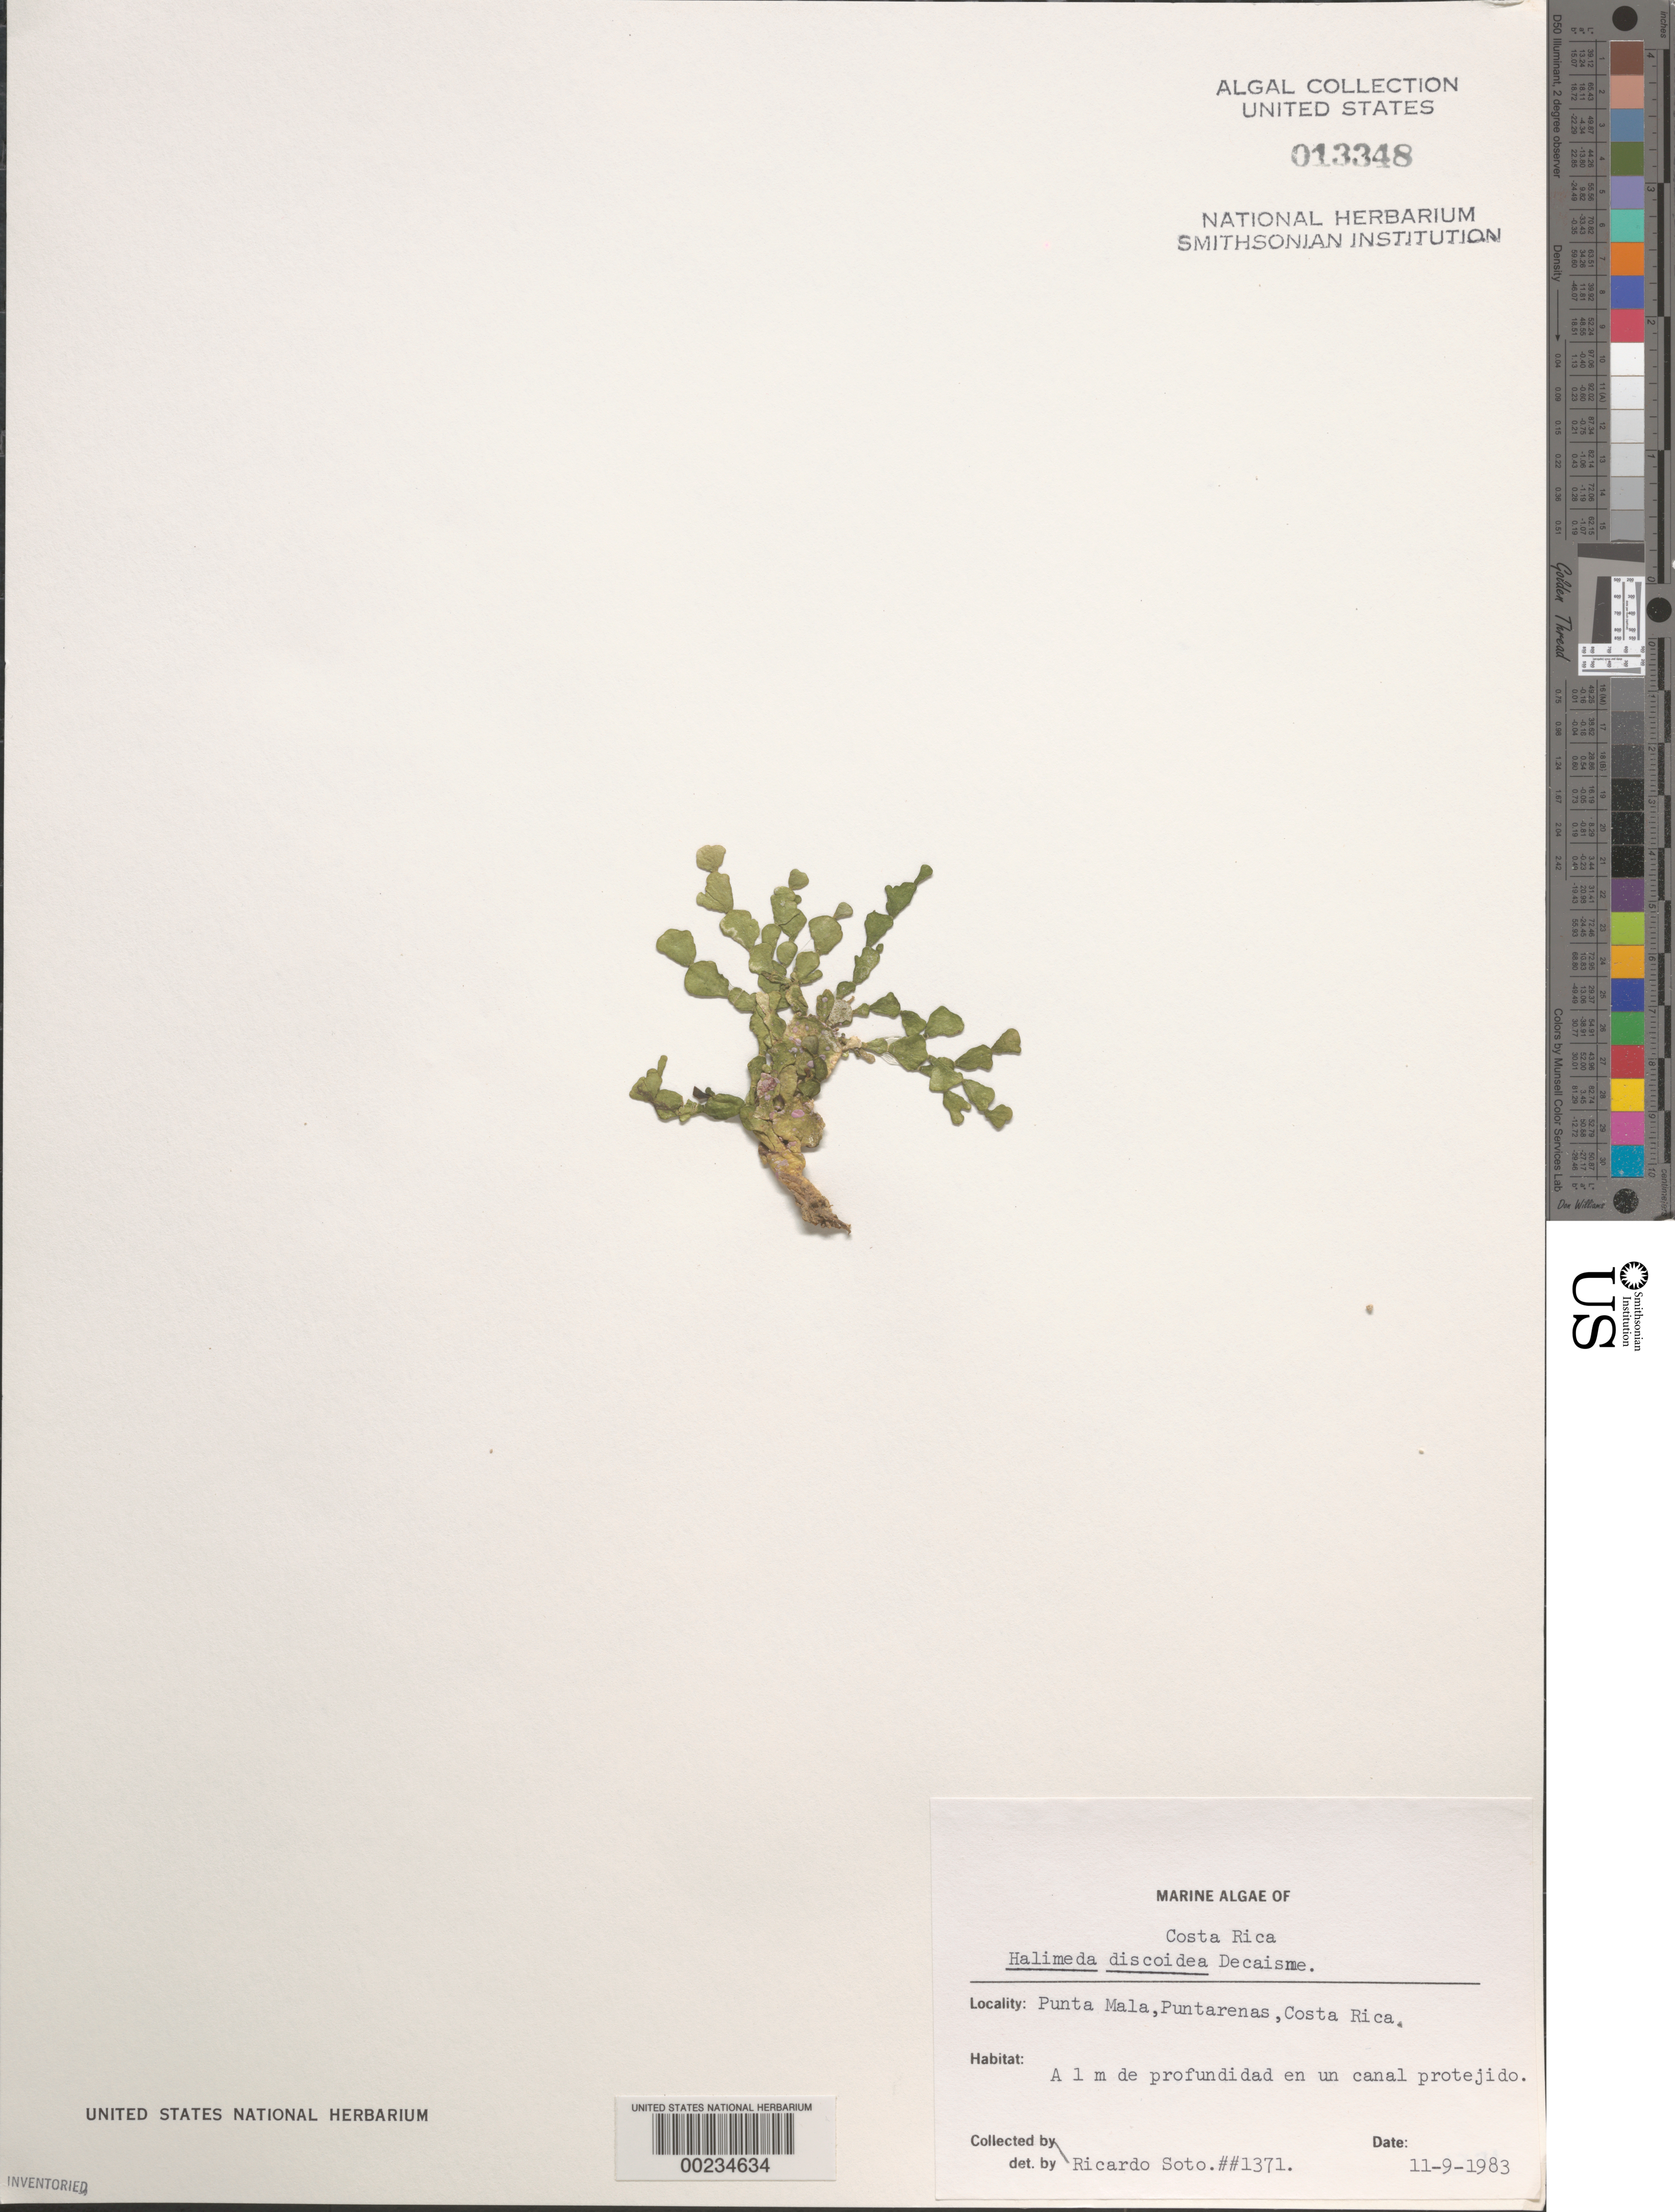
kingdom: Plantae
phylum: Chlorophyta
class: Ulvophyceae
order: Bryopsidales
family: Halimedaceae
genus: Halimeda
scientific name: Halimeda discoidea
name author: Decne.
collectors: R. Soto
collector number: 1371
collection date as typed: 11 Sep 1983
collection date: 1983-09-11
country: Costa Rica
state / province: Puntarenas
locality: Punta mala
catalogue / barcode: US 13348